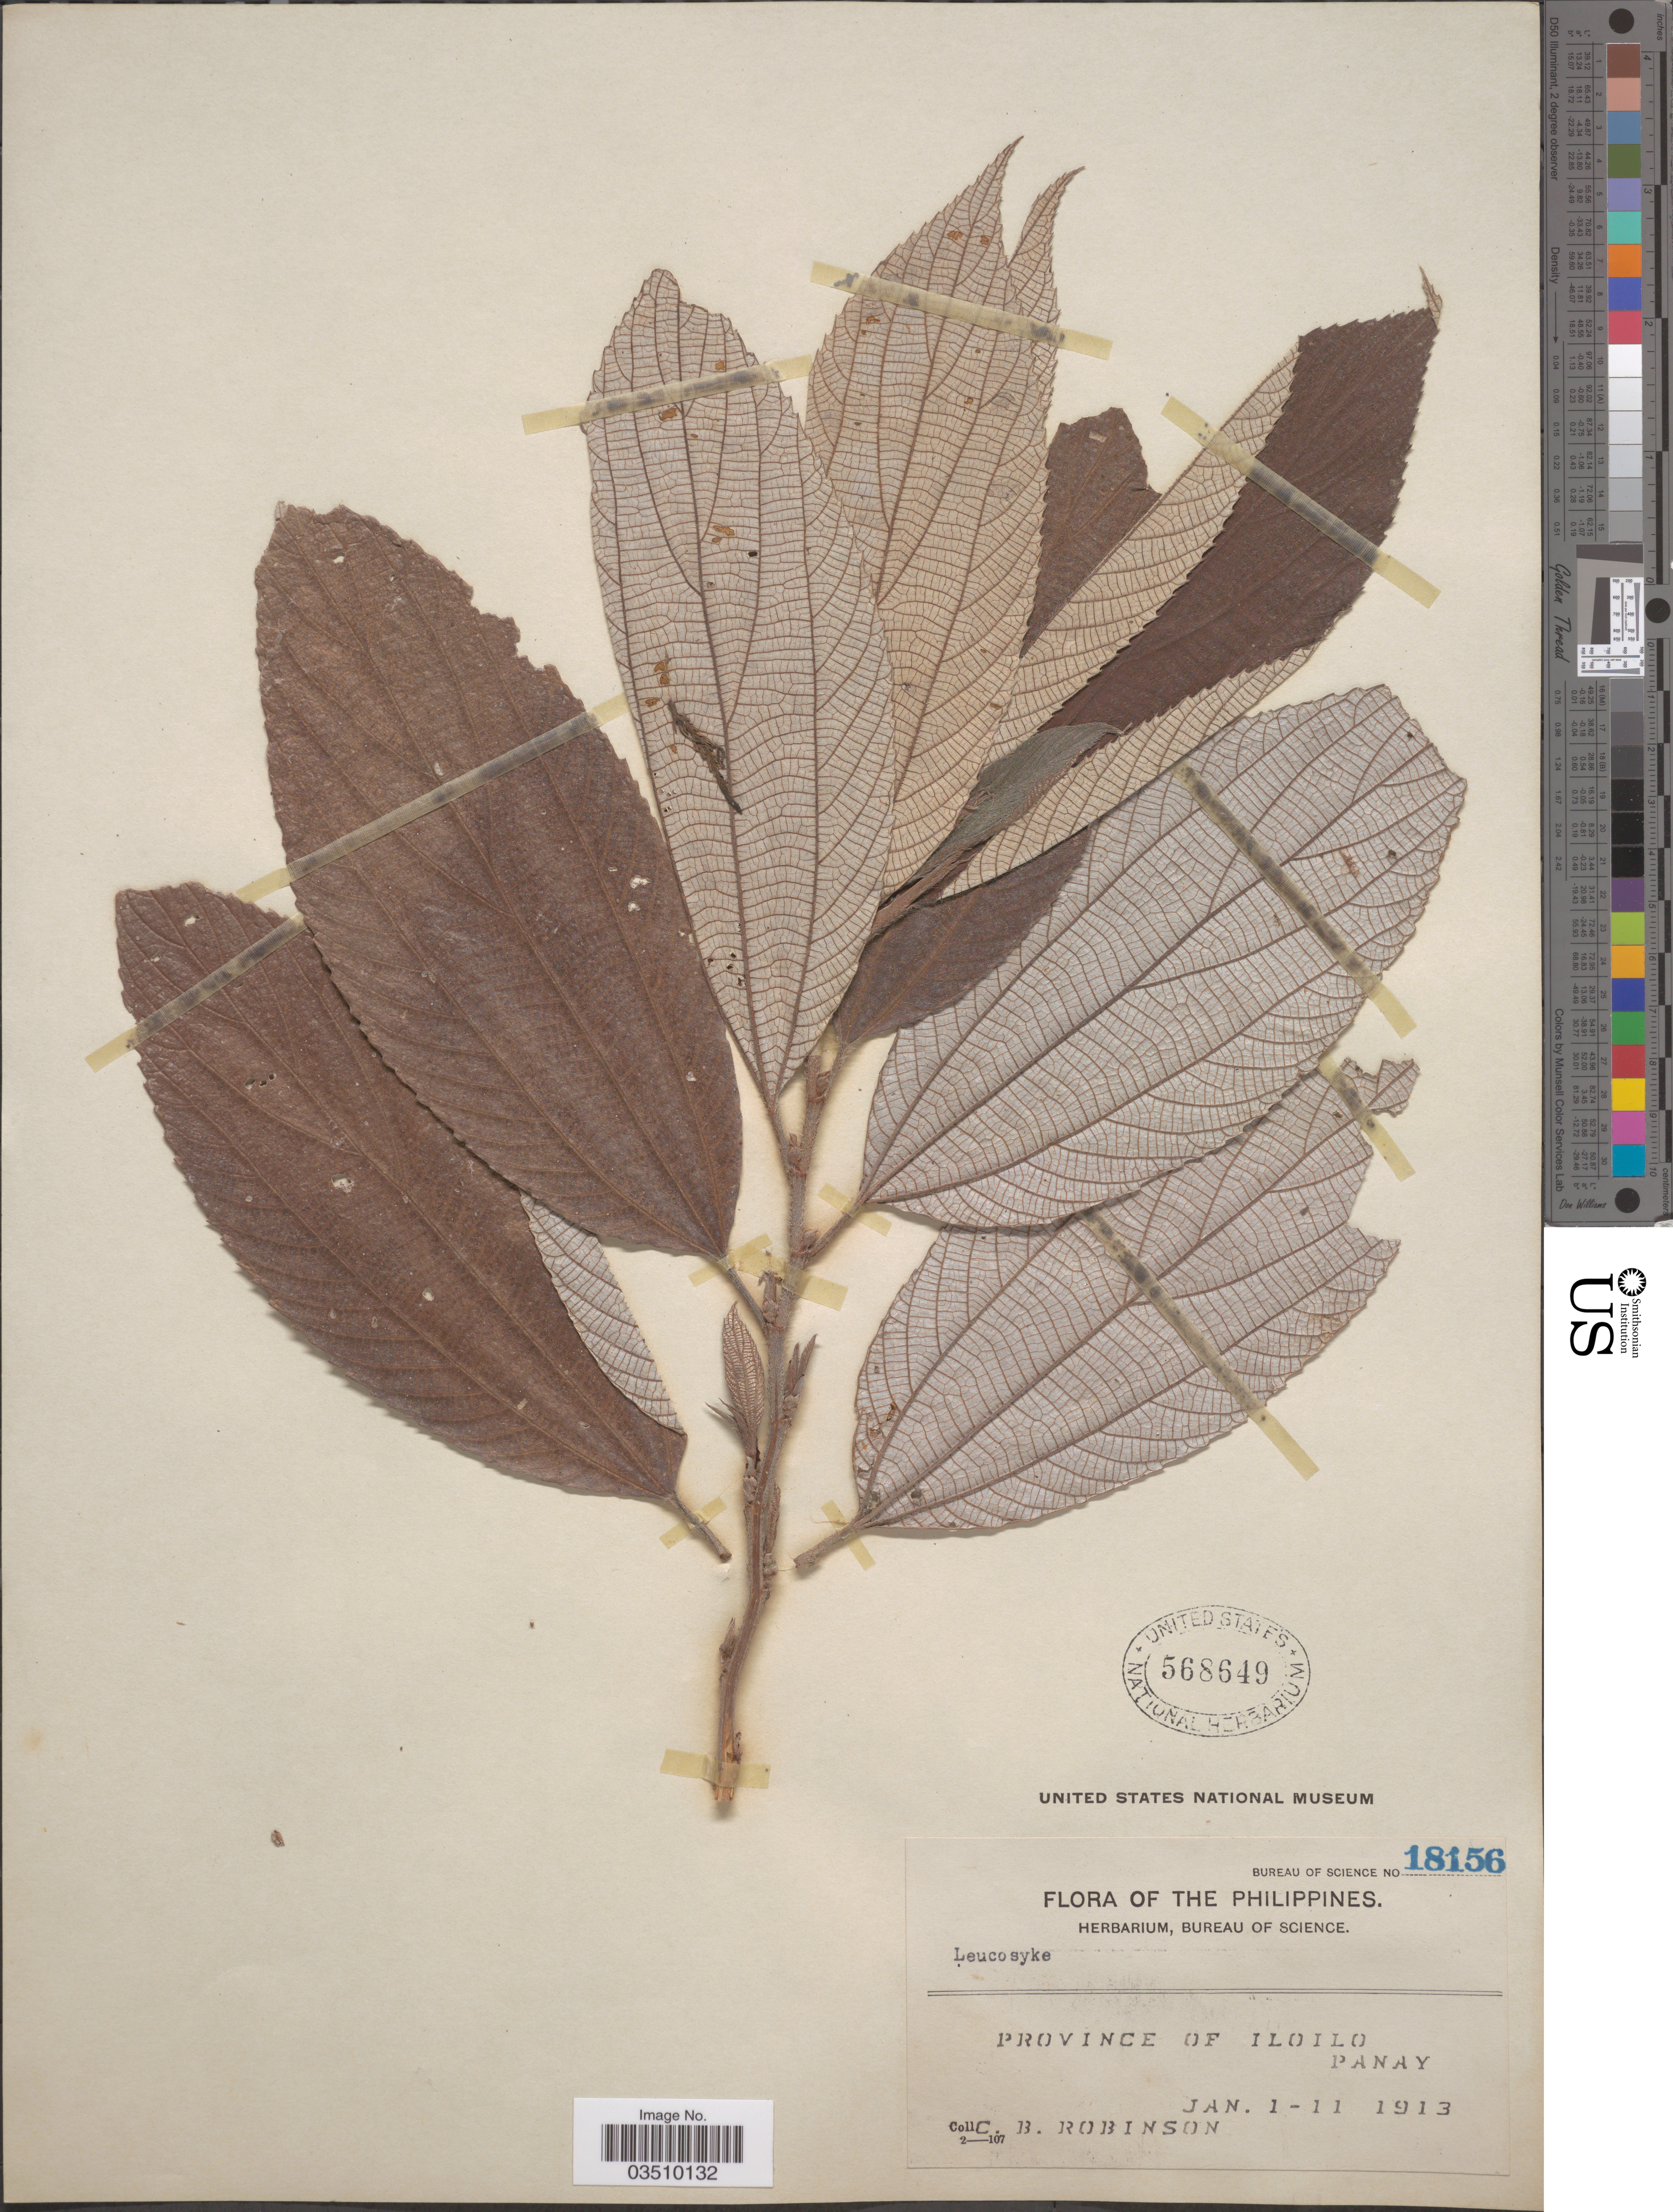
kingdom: Plantae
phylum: Tracheophyta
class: Magnoliopsida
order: Rosales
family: Urticaceae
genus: Leucosyke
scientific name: Leucosyke sp.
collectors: C. Robinson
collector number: Bureau of Science 18156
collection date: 1913-01-01/1913-01-11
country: Philippines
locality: Province of Iloilo. Panay.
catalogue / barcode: US 568649